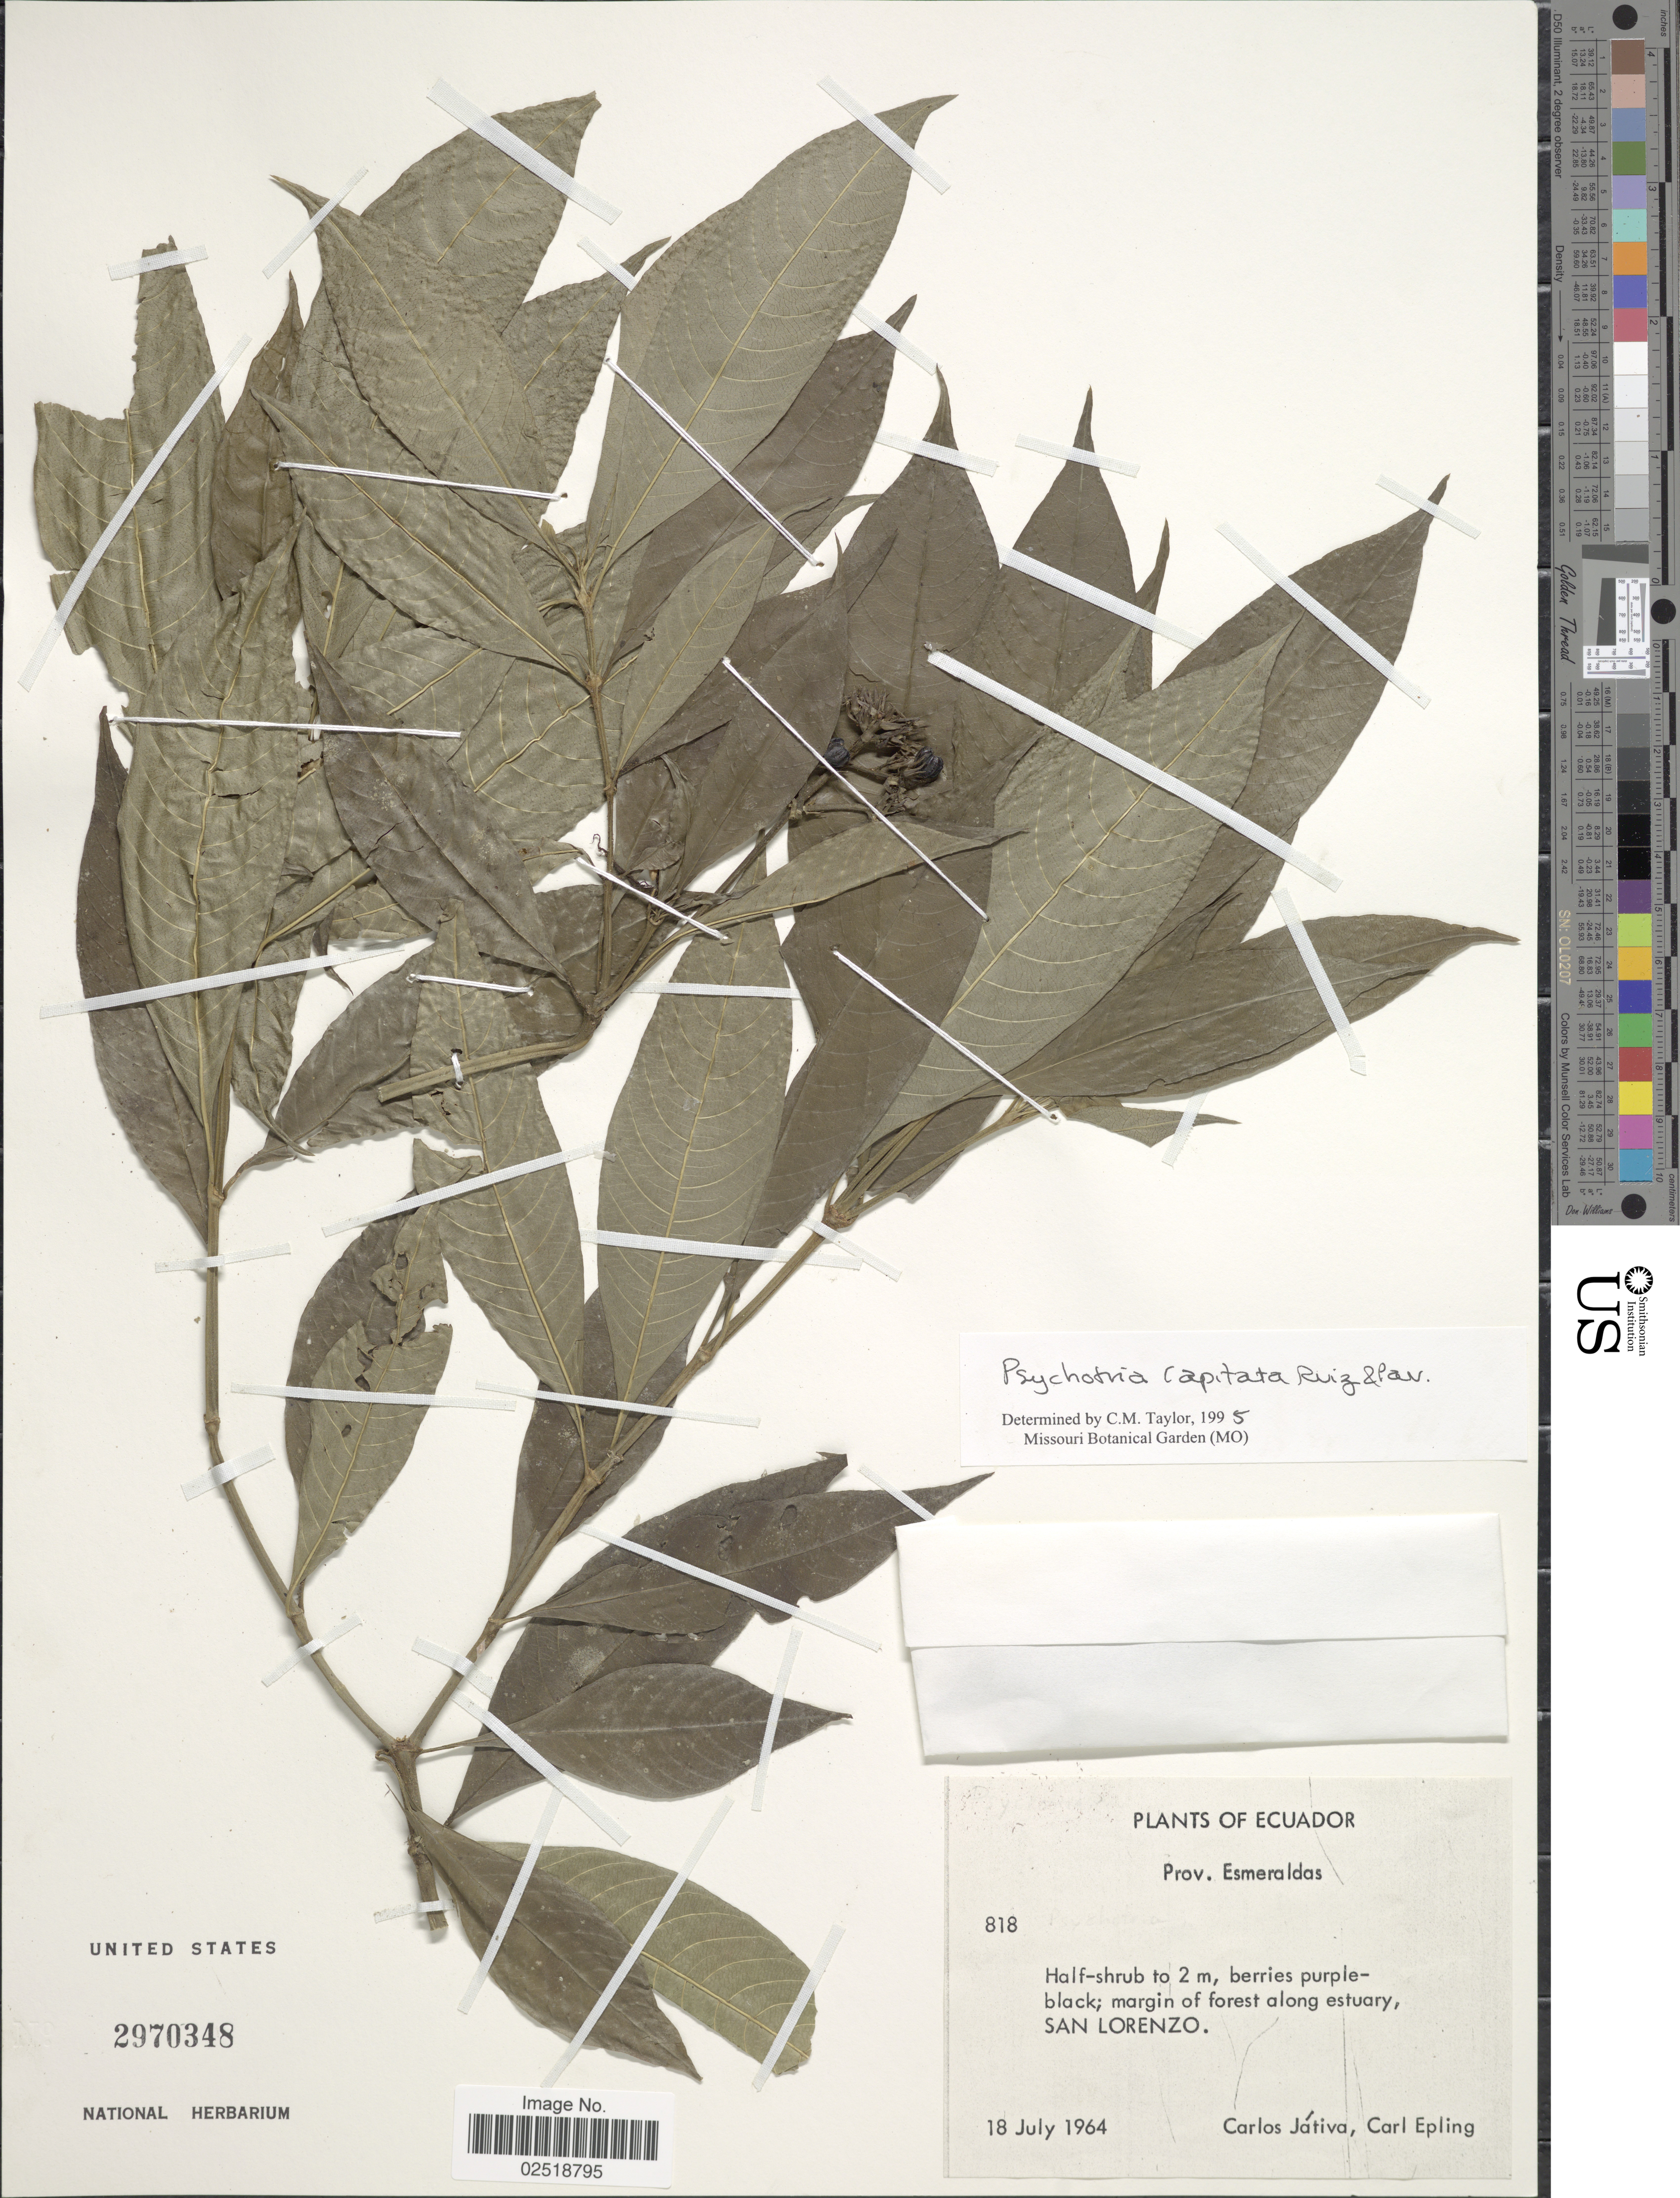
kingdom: Plantae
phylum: Tracheophyta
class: Magnoliopsida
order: Gentianales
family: Rubiaceae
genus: Psychotria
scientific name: Psychotria capitata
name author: Ruiz & Pav.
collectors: C. D. Játiva & C. C. Epling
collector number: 818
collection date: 1964-07-18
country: Ecuador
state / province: Esmeraldas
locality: Margin of forest along estuary, San Lorenzo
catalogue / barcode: US 2970348